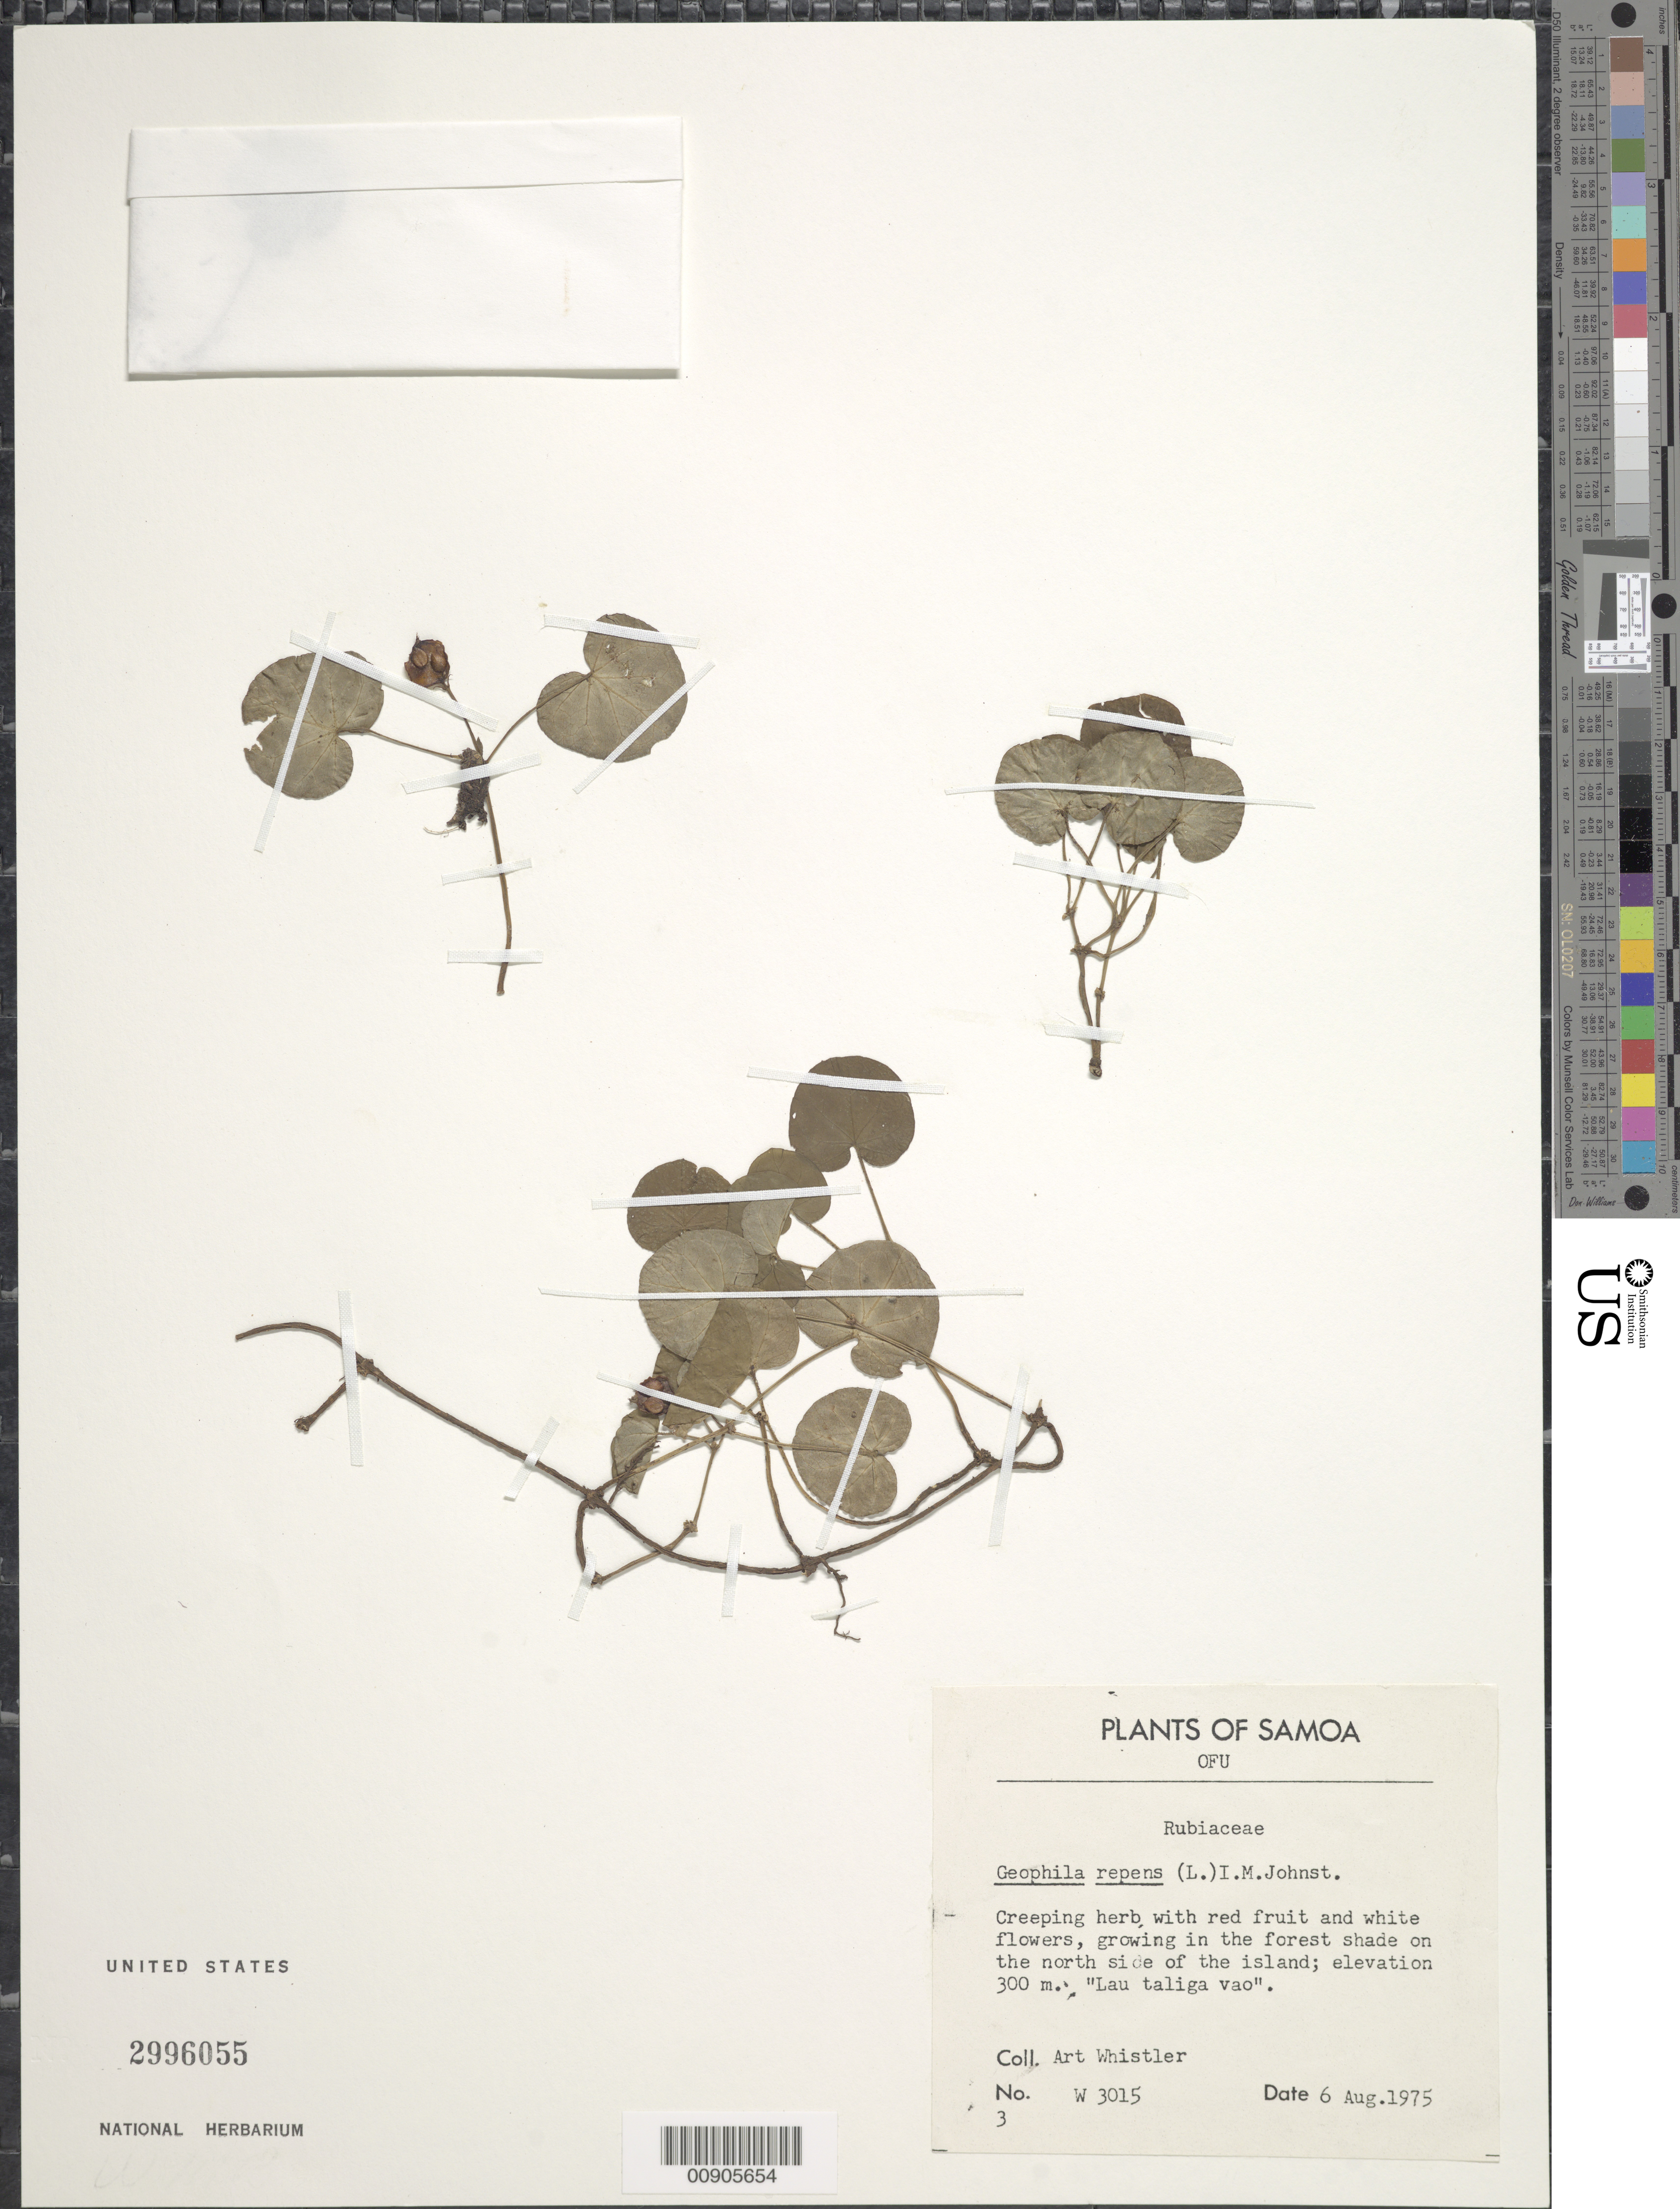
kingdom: Plantae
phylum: Tracheophyta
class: Magnoliopsida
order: Gentianales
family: Rubiaceae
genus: Geophila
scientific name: Geophila repens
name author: (L.) I.M. Johnst.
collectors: A. Whistler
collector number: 3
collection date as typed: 06 Aug 1975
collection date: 1975-08-06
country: American Samoa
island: Ofu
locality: North side of the island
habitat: Forest shade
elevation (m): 300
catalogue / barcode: US 2996055